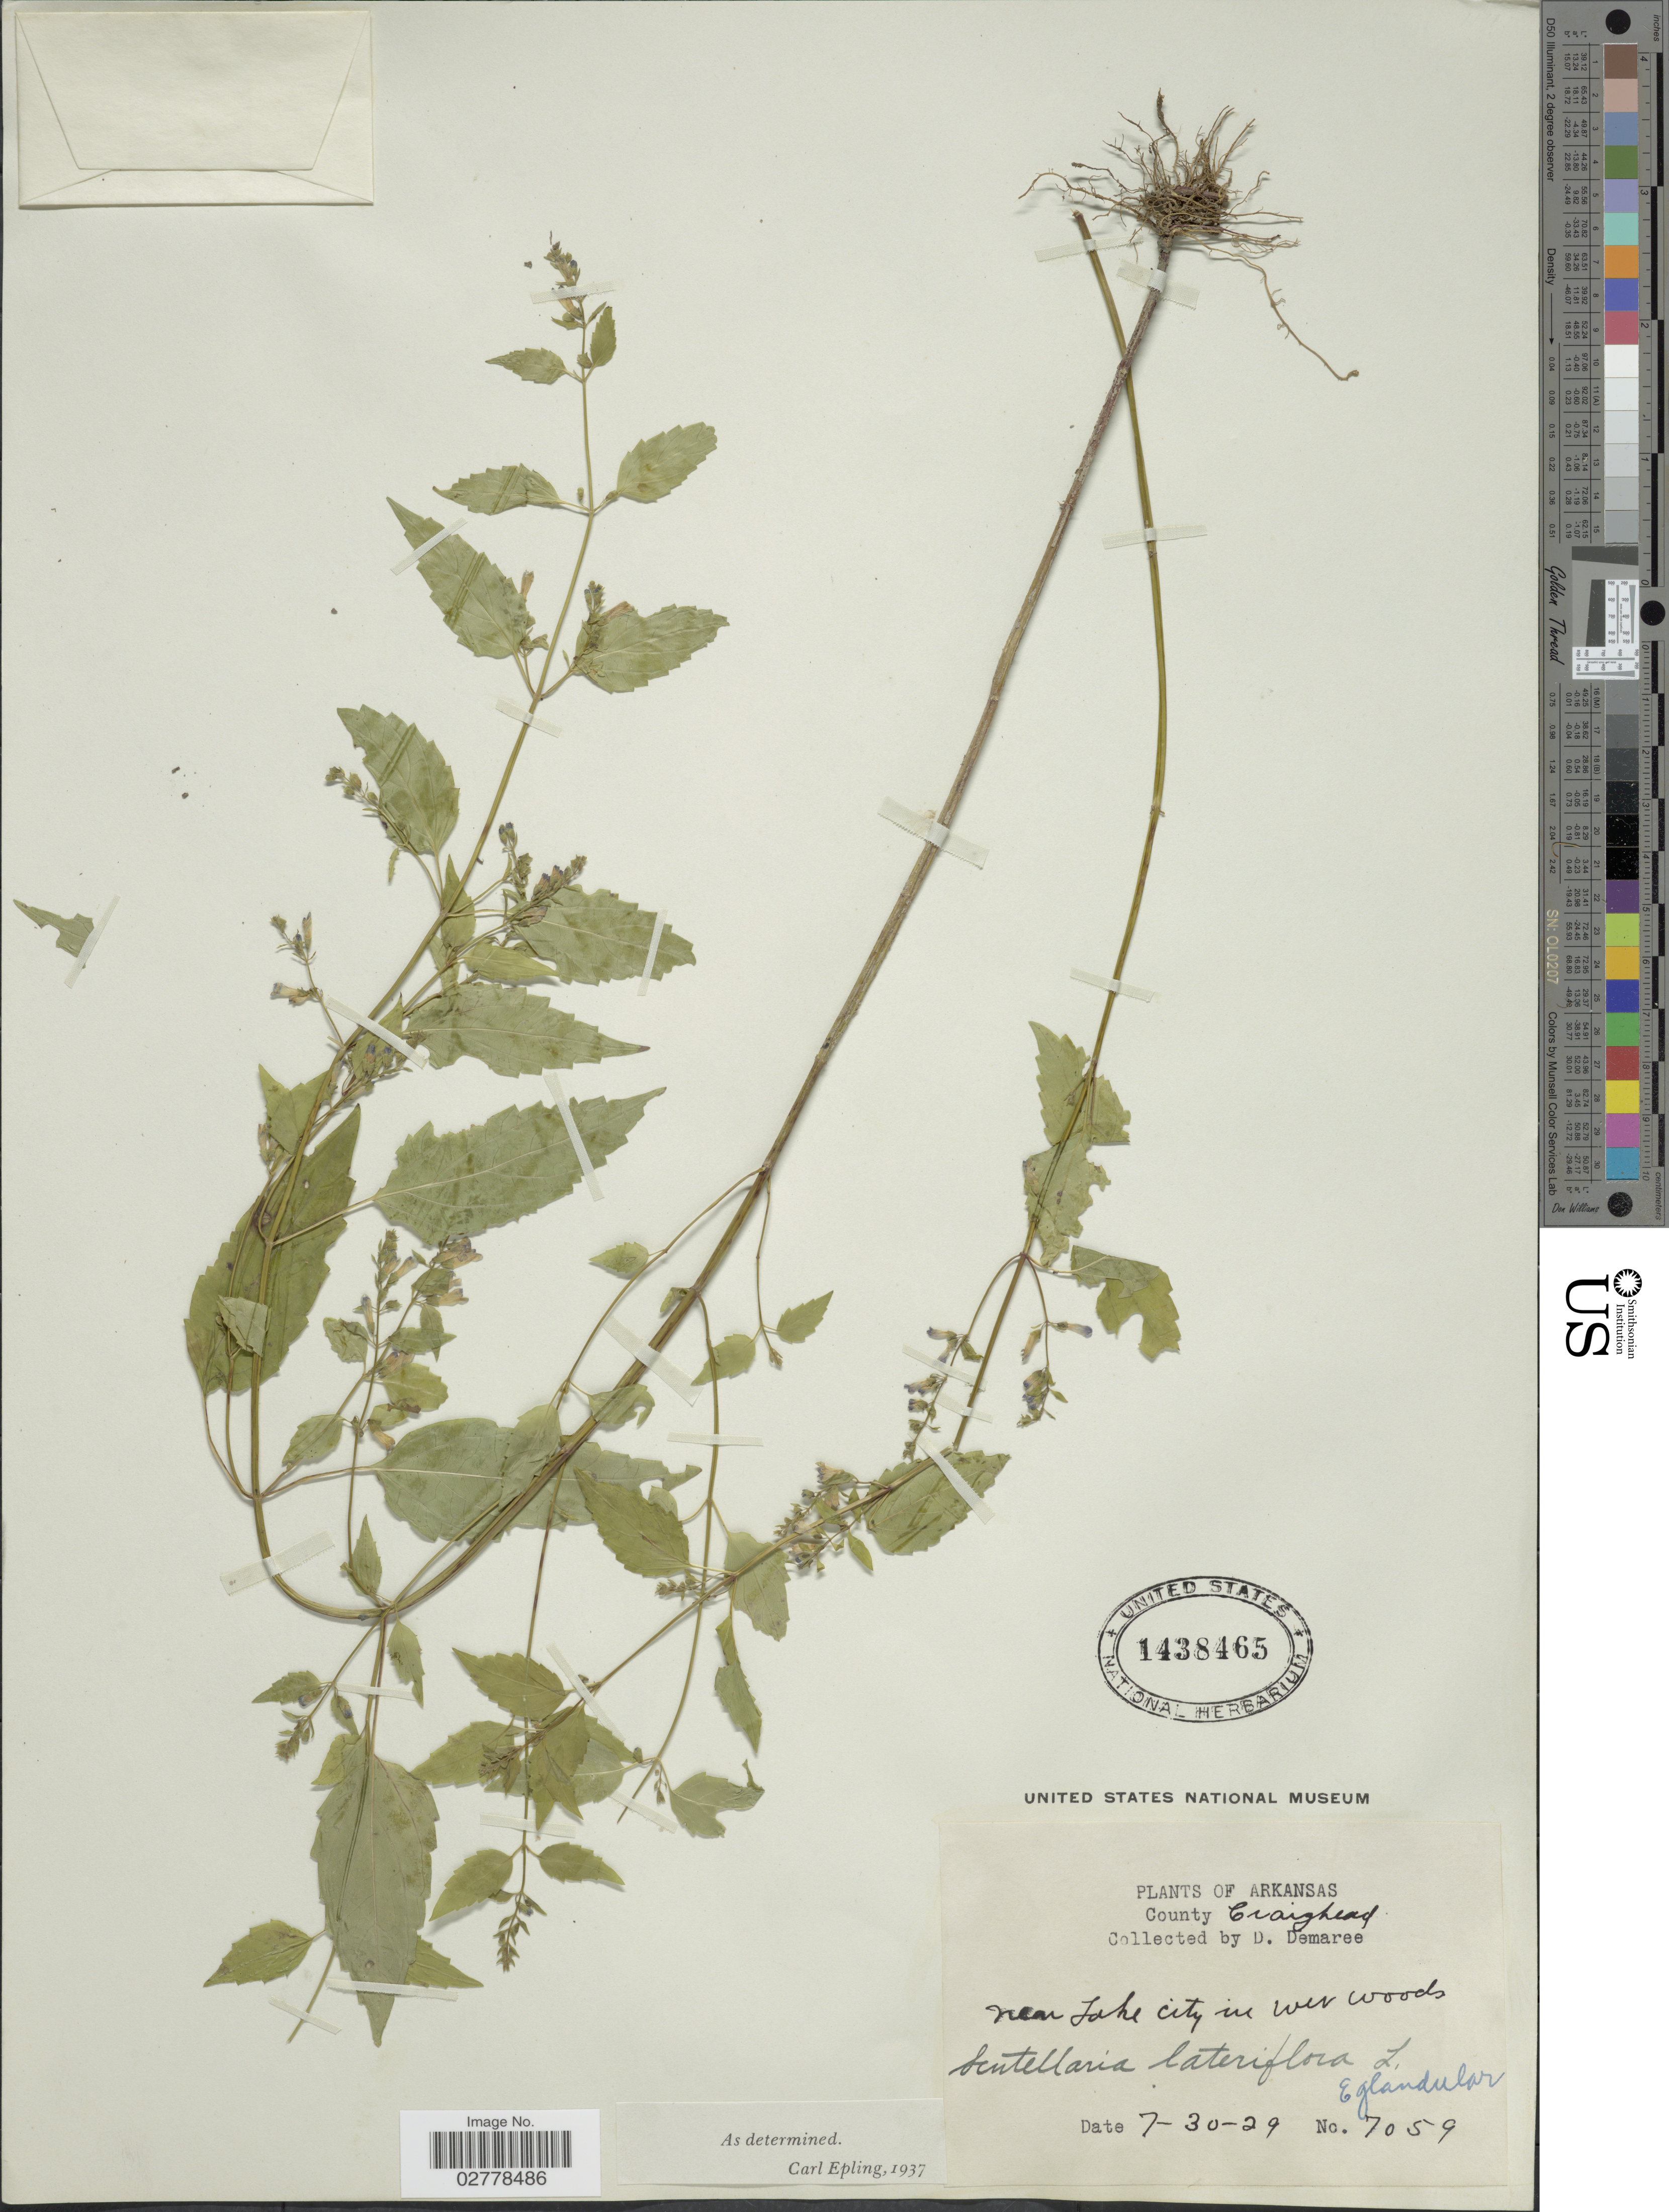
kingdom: Plantae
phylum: Tracheophyta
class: Magnoliopsida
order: Lamiales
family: Lamiaceae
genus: Scutellaria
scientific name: Scutellaria lateriflora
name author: L.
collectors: D. Demaree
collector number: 7059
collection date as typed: Transcribed d/m/y: 30/7/29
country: United States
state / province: Arkansas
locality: County Craighead. Near Lake City.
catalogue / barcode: US 1438465